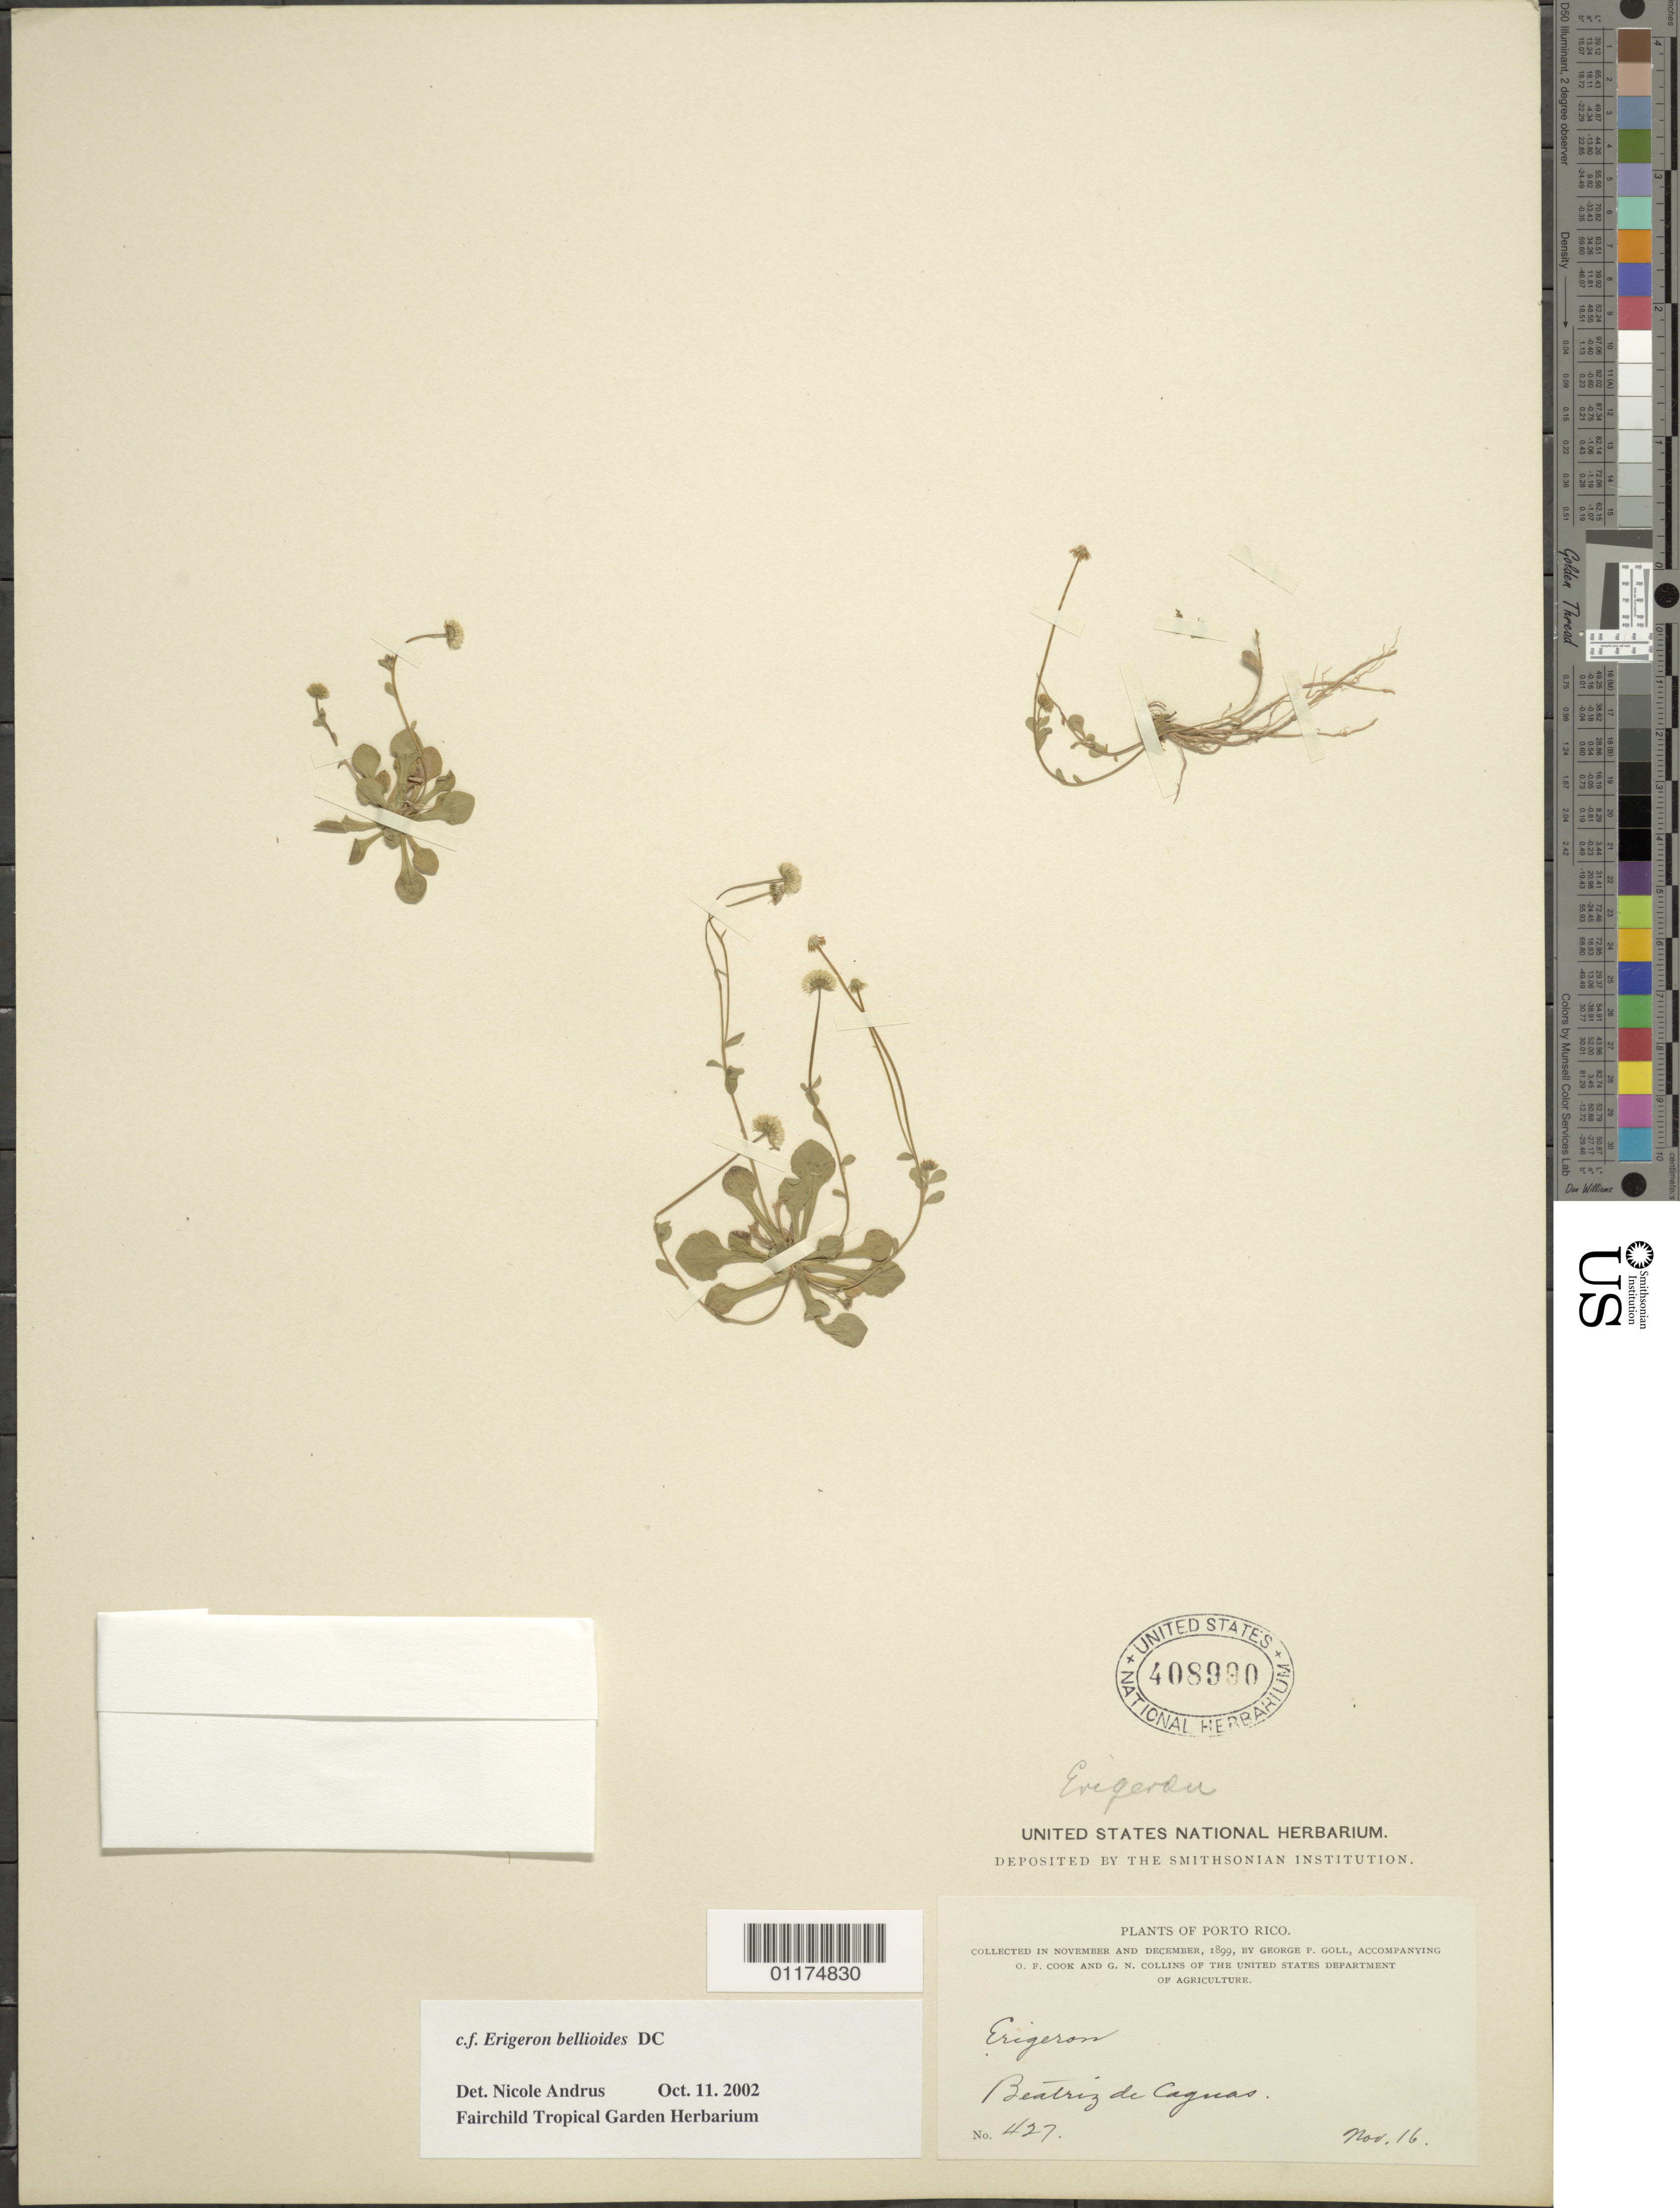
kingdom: Plantae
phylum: Tracheophyta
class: Magnoliopsida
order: Asterales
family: Asteraceae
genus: Erigeron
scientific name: Erigeron bellioides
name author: DC.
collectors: G. Goll, O. F. Cook & G. Collins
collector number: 427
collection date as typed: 16 Nov 1899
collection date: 1899-11-16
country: Puerto Rico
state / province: Caguas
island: Puerto Rico I.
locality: Beatriz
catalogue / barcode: US 408990